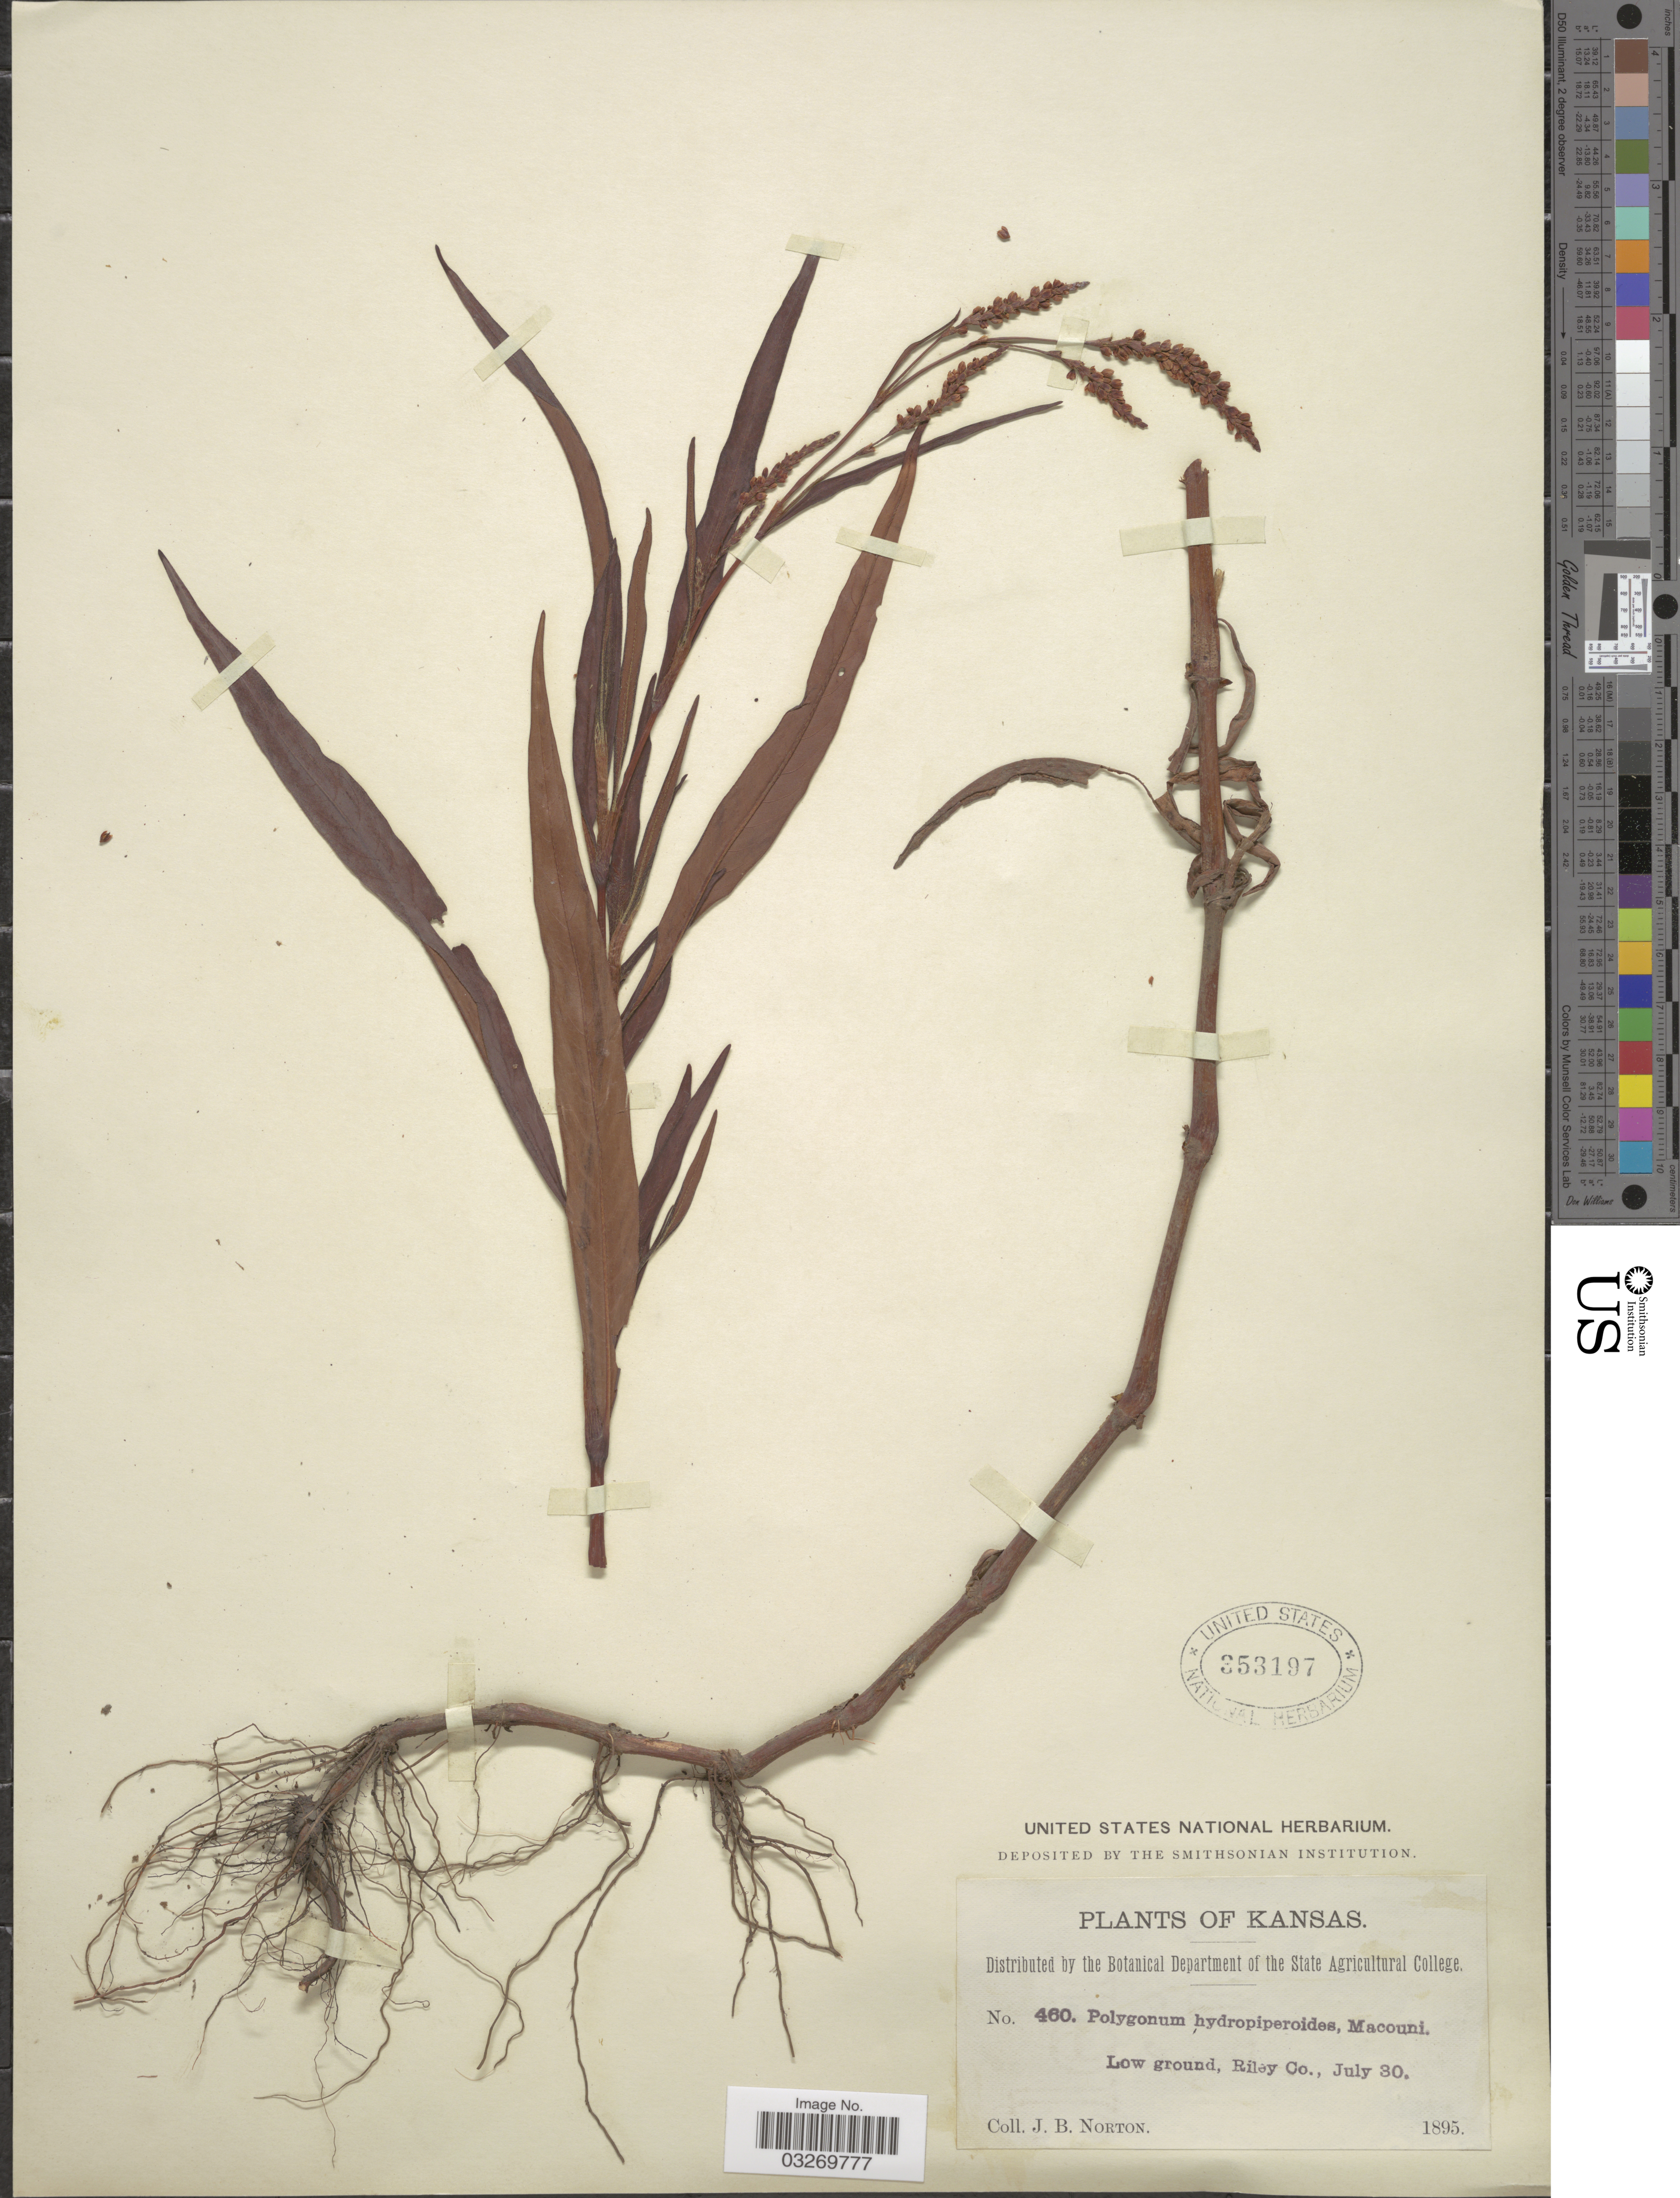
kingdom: Plantae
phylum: Tracheophyta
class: Magnoliopsida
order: Caryophyllales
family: Polygonaceae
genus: Persicaria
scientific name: Persicaria hydropiperoides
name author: (Michx.) Small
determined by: Atha, D. E.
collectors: J. B. Norton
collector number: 460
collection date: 1895-07-30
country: United States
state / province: Kansas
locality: Low ground, Riley Co.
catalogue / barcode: US 353197